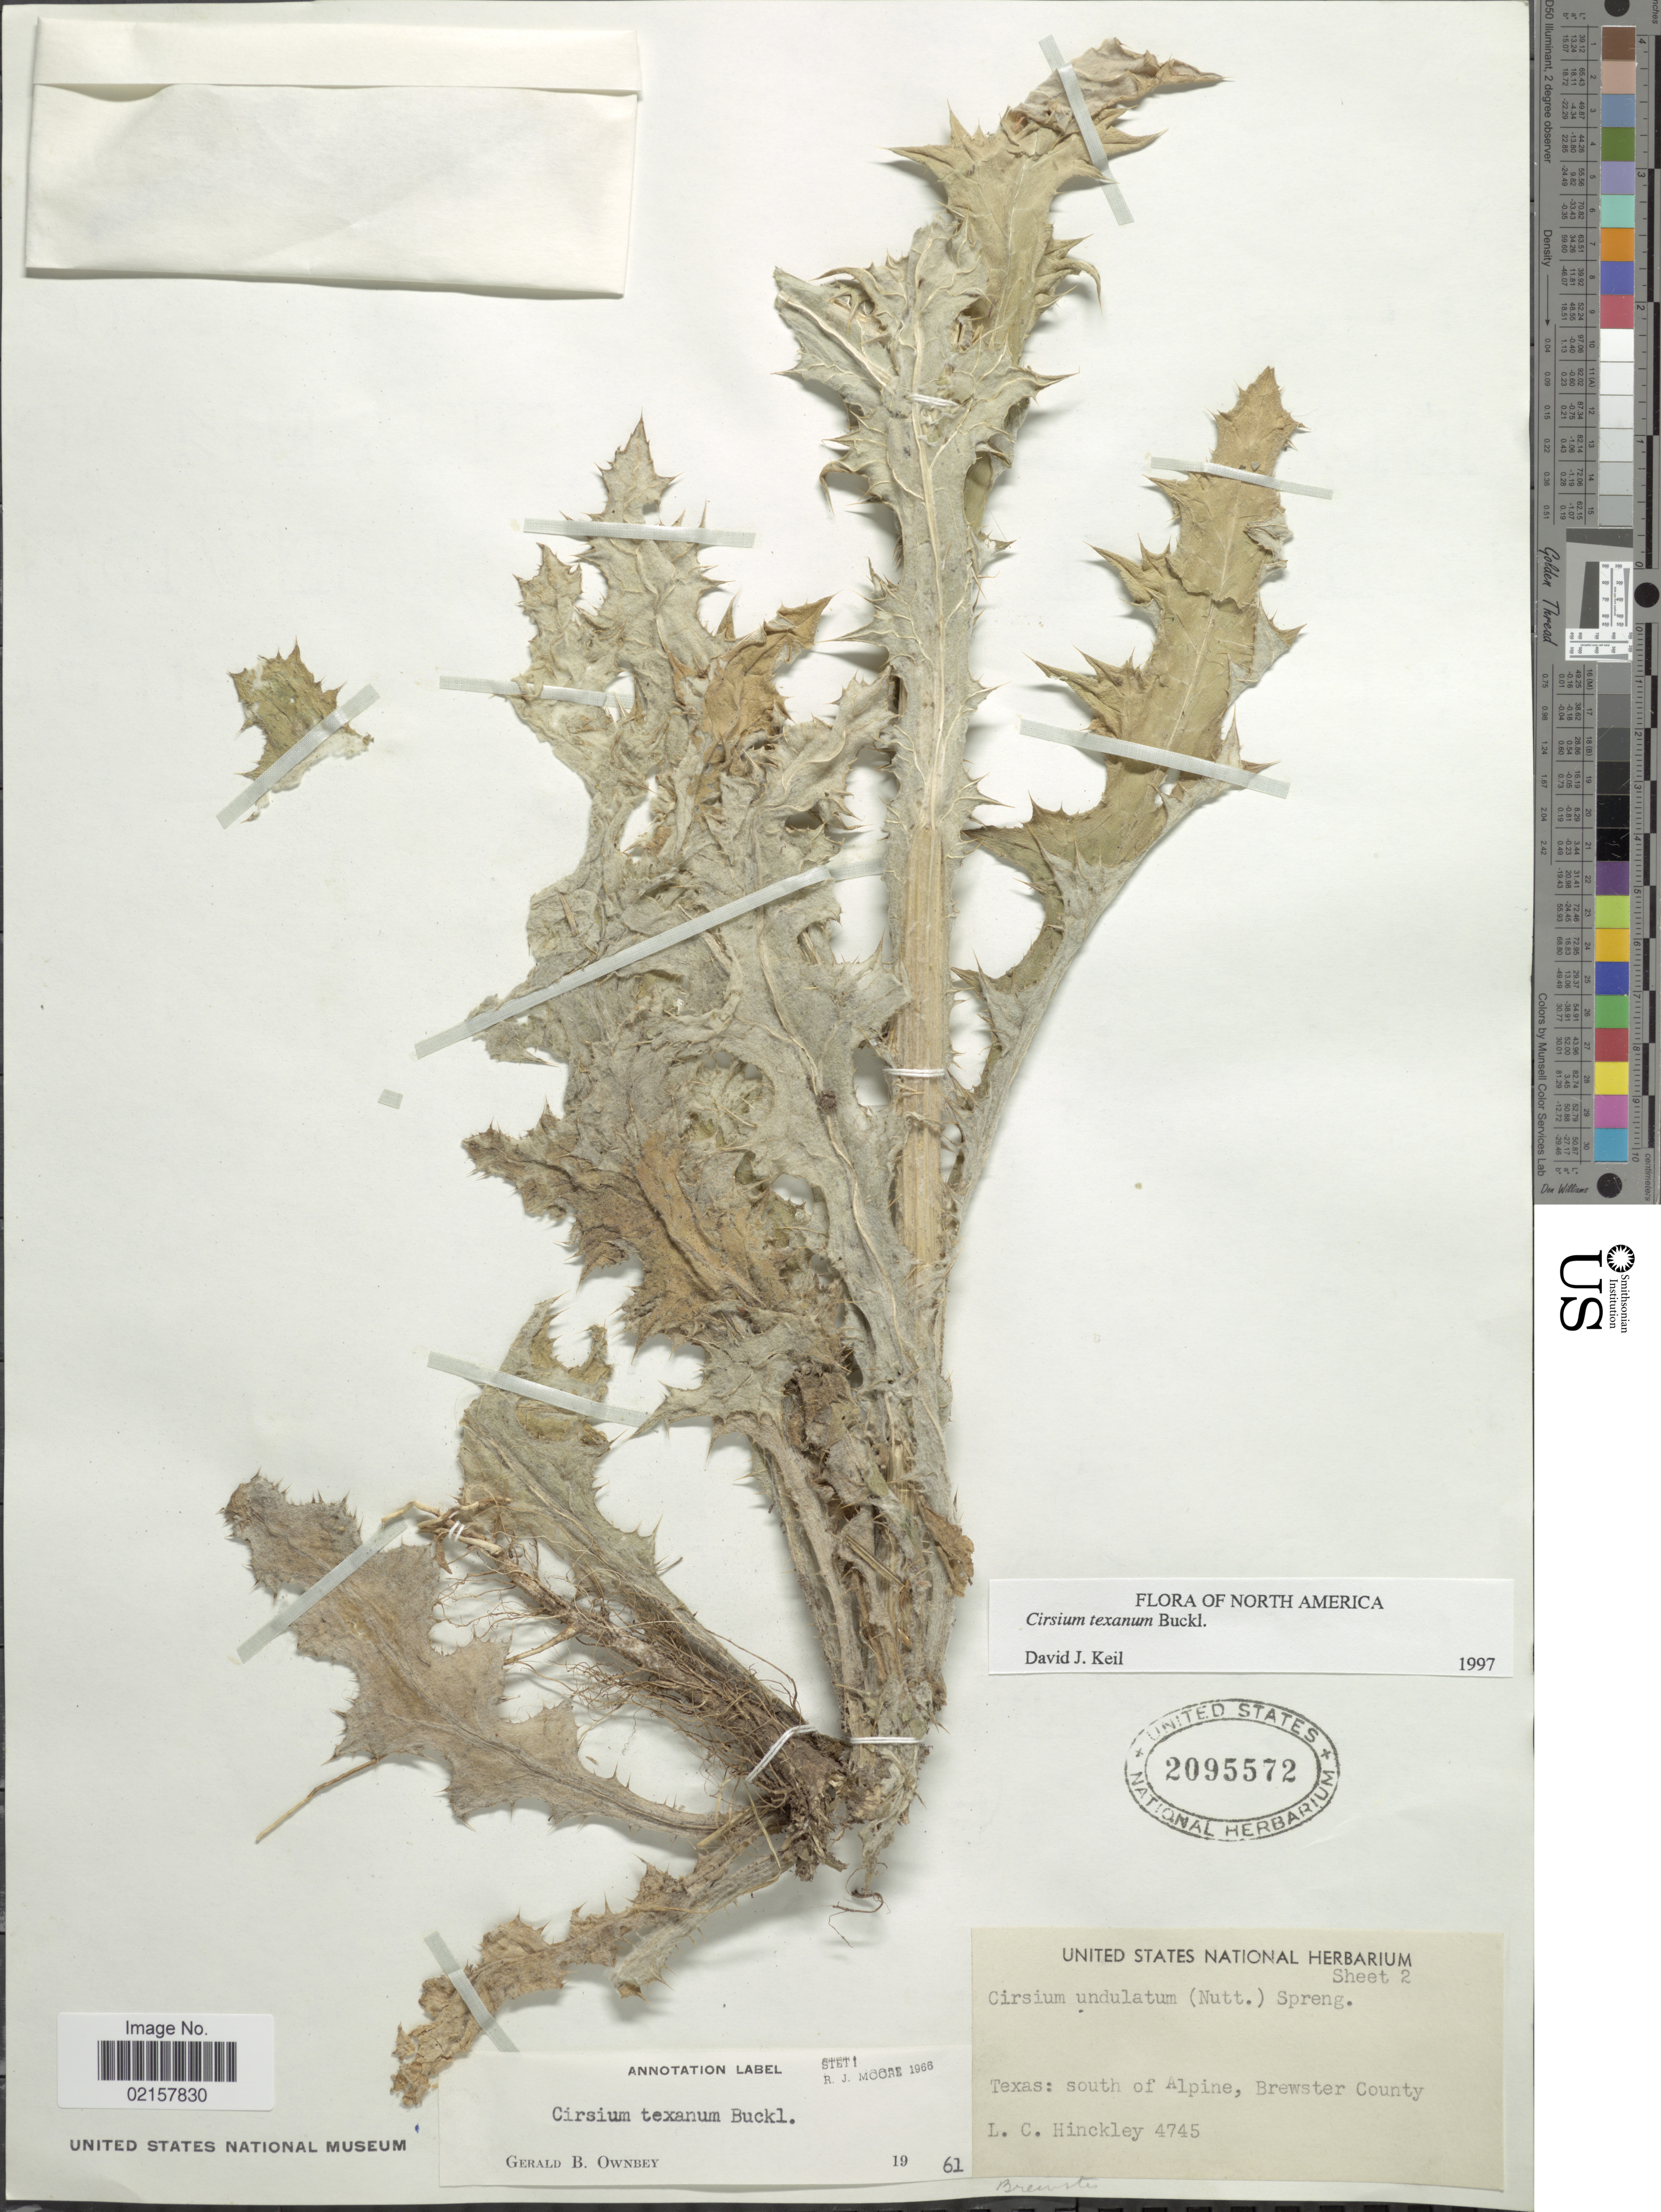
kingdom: Plantae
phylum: Tracheophyta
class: Magnoliopsida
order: Asterales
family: Asteraceae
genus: Cirsium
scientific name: Cirsium texanum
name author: Buckley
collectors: L. Hinckley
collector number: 4745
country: United States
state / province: Texas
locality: South of Alpine, Brewster County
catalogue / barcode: US 2095572